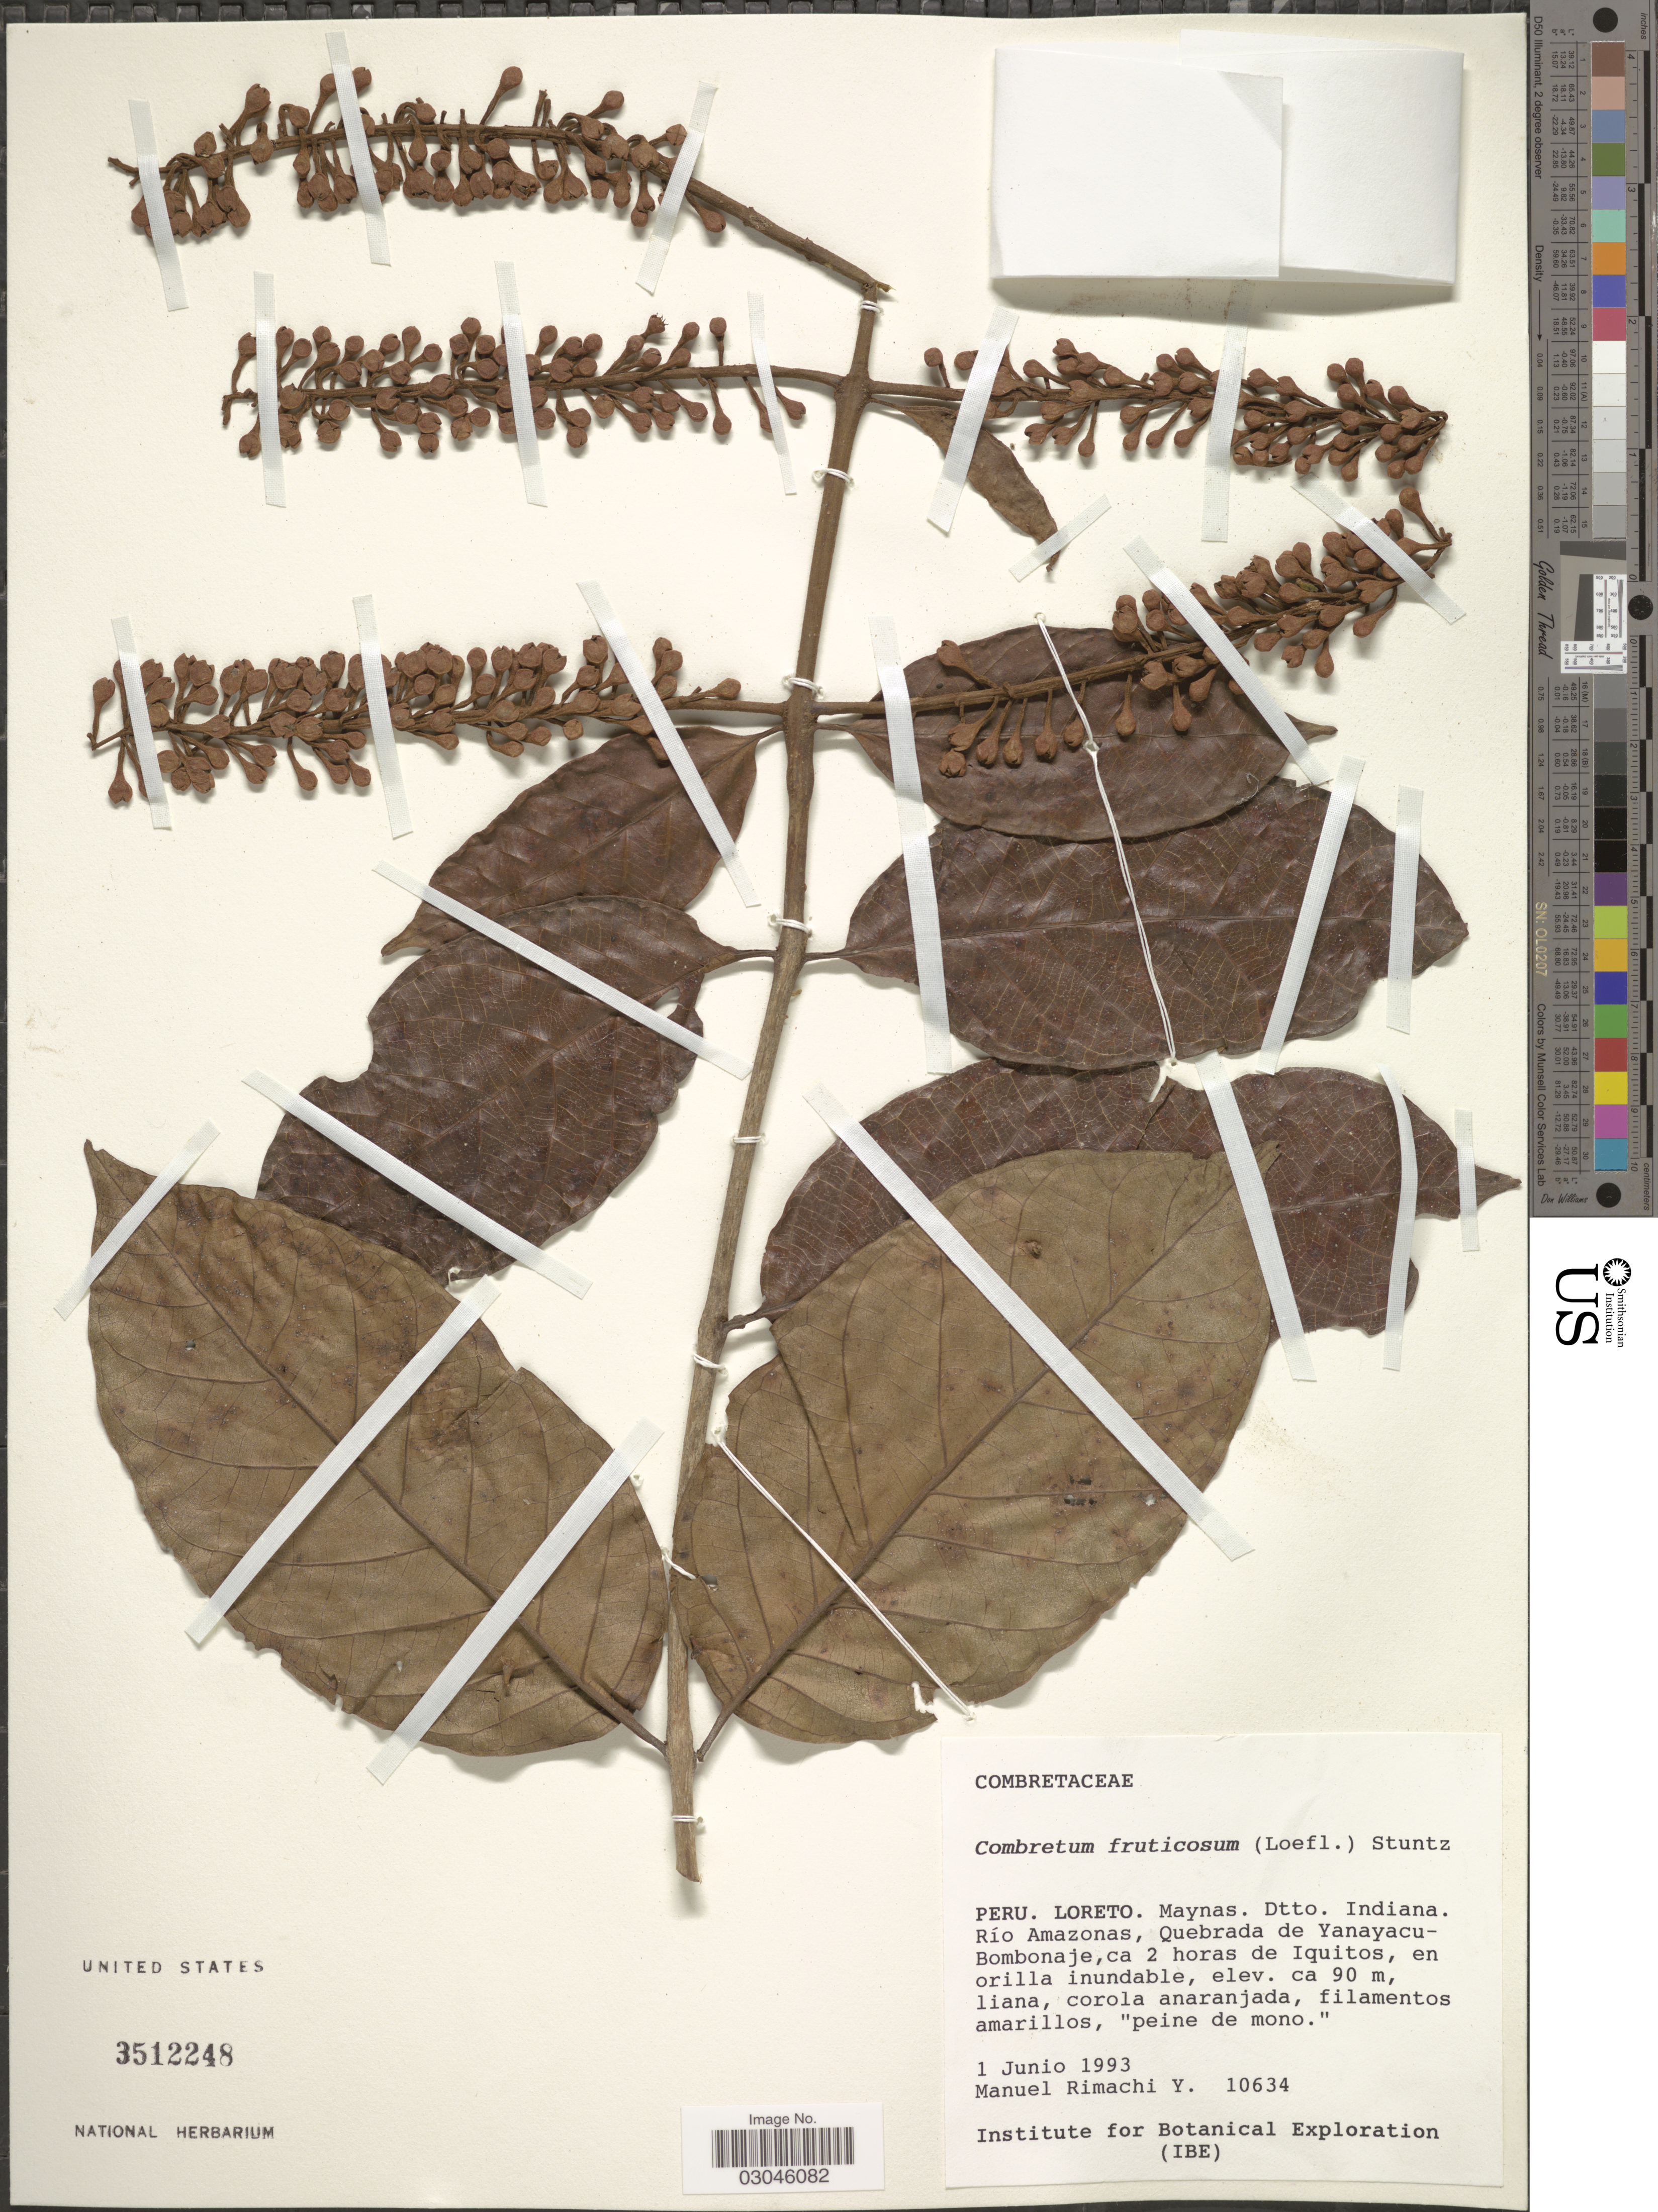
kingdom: Plantae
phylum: Tracheophyta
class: Magnoliopsida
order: Myrtales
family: Combretaceae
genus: Combretum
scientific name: Combretum fruticosum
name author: (Loefl.) Stuntz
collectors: M. Rimachi Y.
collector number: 10634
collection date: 1993-06-01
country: Peru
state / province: Loreto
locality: Maynas. Dtto. Indiana. Río Amazonas, Quebrada de Yanayacu-Bombonaje, ca. 2 horas de Iquitos.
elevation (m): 90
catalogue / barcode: US 3512248